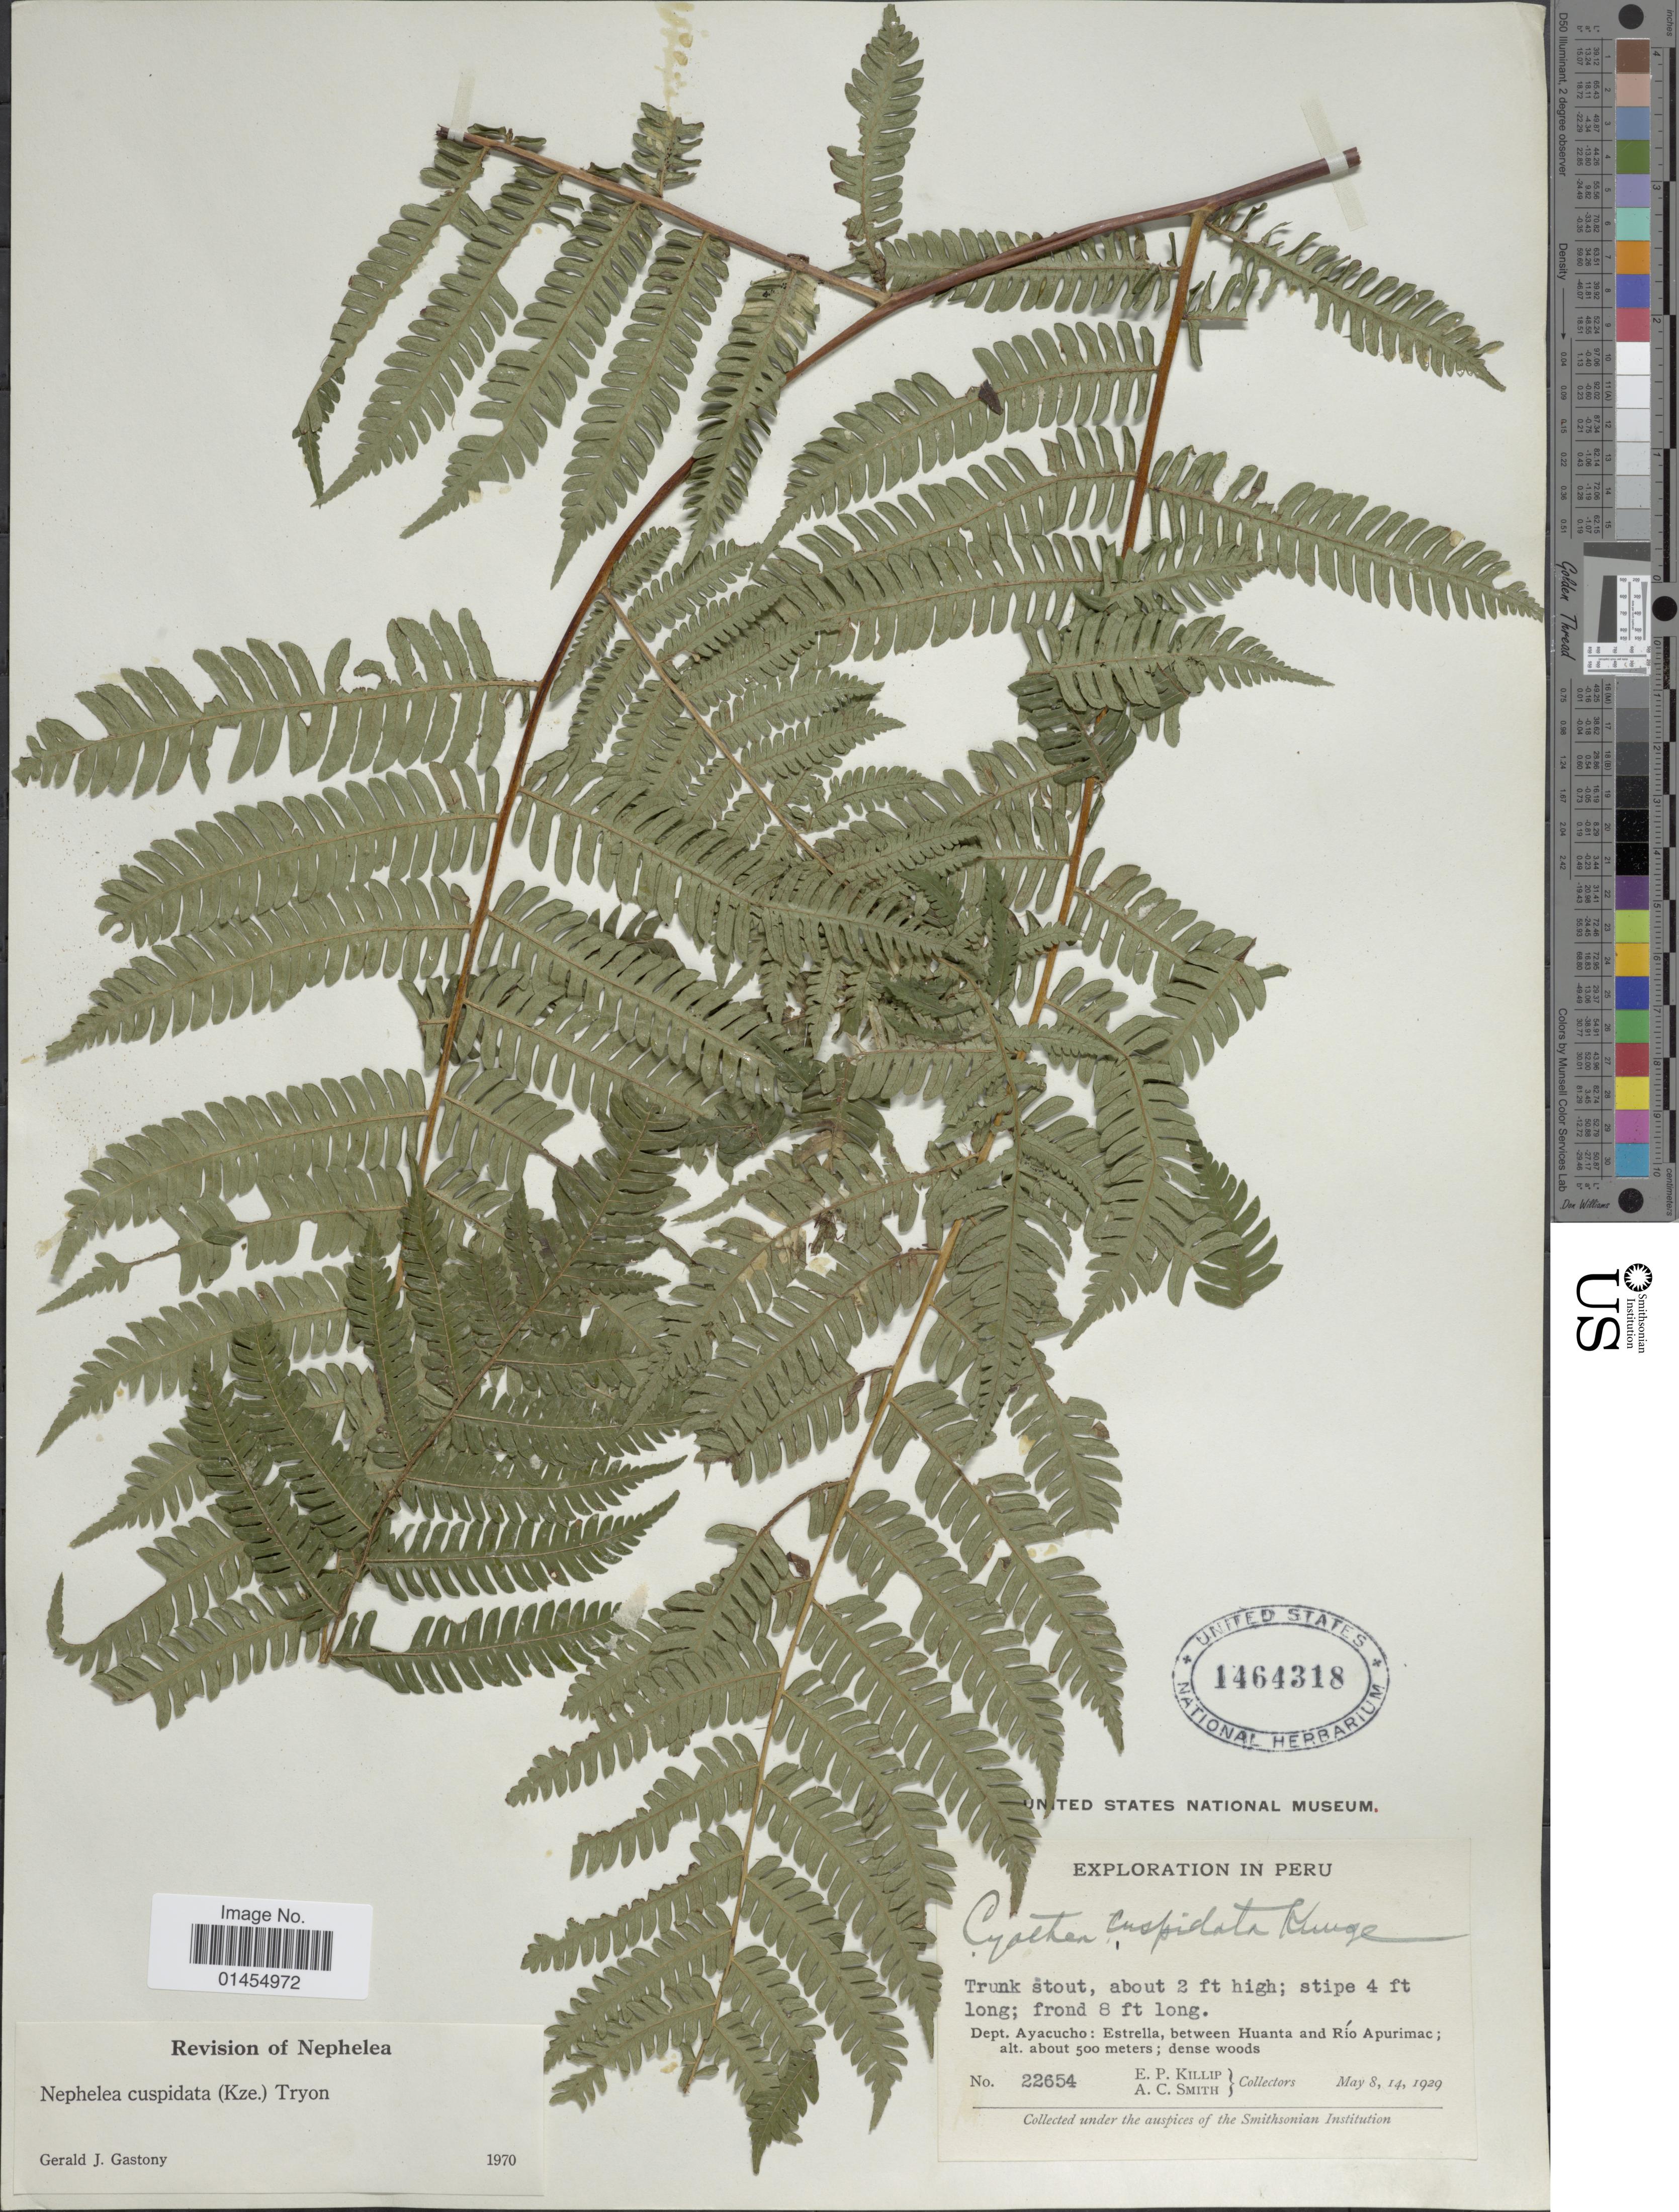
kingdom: Plantae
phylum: Tracheophyta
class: Polypodiopsida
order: Cyatheales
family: Cyatheaceae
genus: Alsophila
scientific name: Alsophila cuspidata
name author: (Kunze) D.S. Conant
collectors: E. P. Killip & A. C. Smith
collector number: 22654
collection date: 1929-05-08/1929-05-14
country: Peru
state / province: Ayacucho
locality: Estrella, between Huanta and Río Apurimac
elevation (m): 500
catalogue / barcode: US 1464318